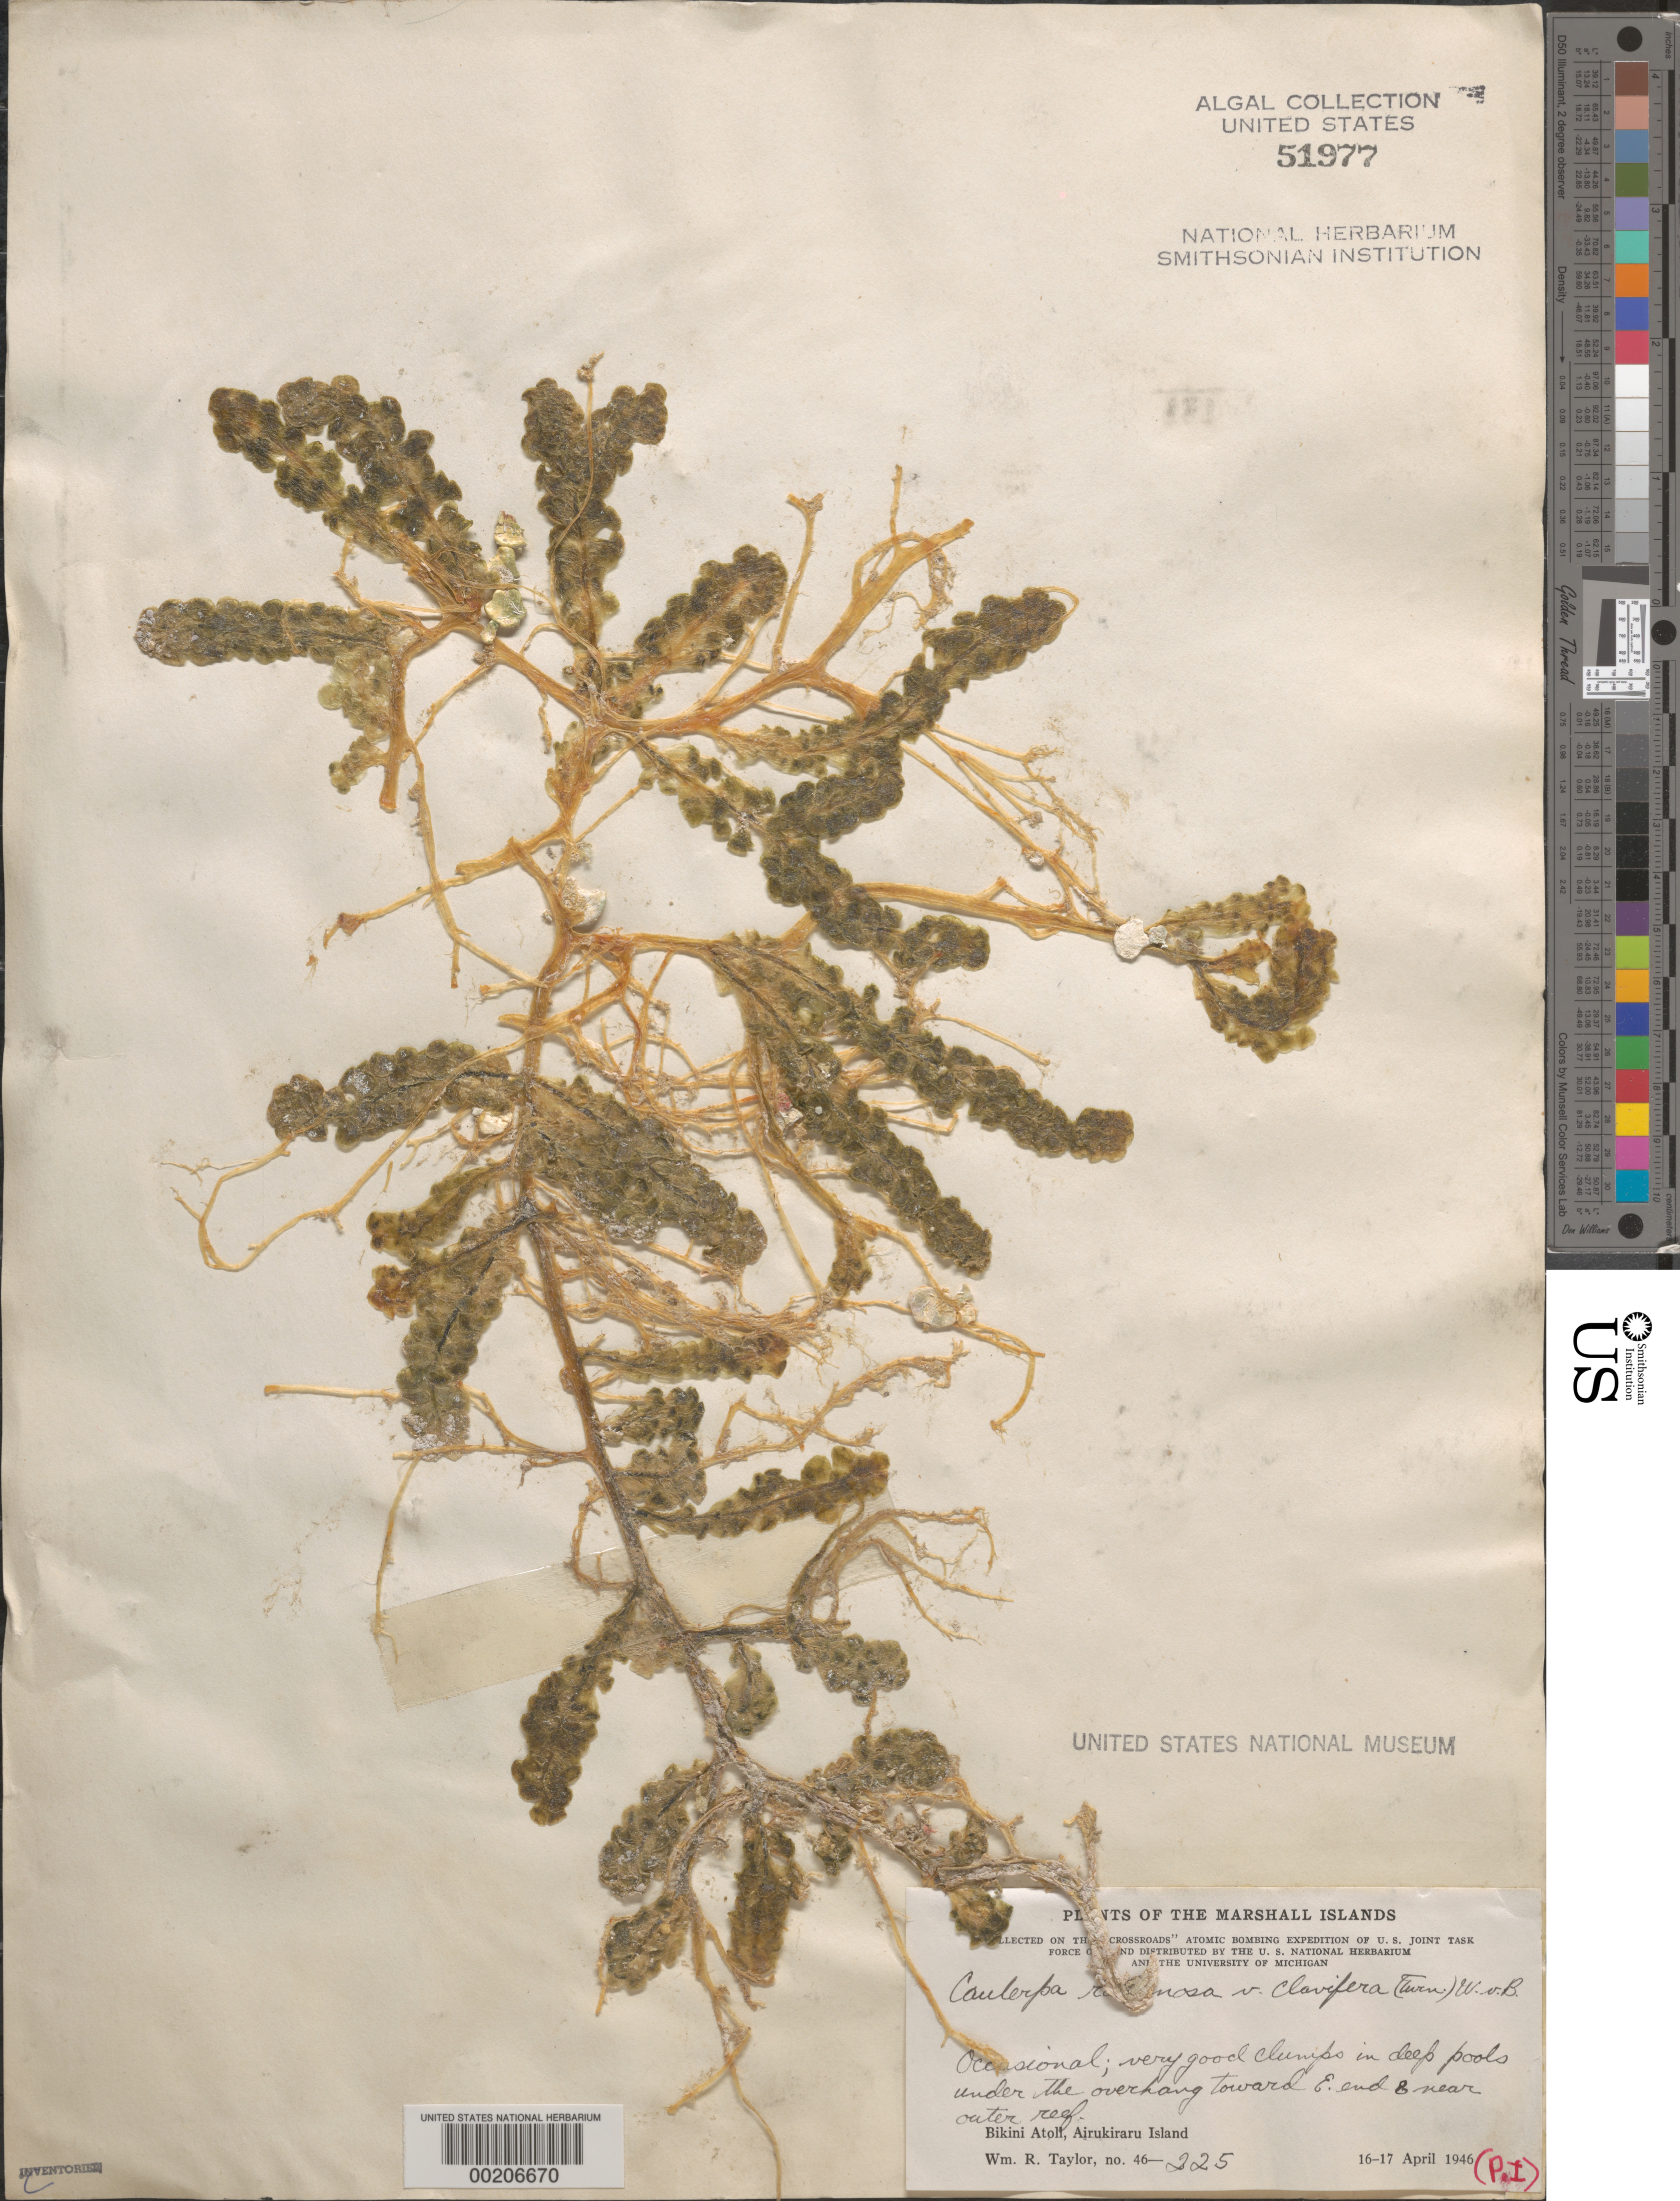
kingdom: Plantae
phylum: Chlorophyta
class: Ulvophyceae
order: Bryopsidales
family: Caulerpaceae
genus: Caulerpa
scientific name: Caulerpa racemosa var. clavifera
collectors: W. R. Taylor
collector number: WRT 46-225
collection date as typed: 16 Apr 1946 TO 17 Apr 1946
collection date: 1946-04-16/1946-04-17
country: Marshall Islands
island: Bikini Atoll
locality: Airukiraru Islet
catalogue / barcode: US 51977